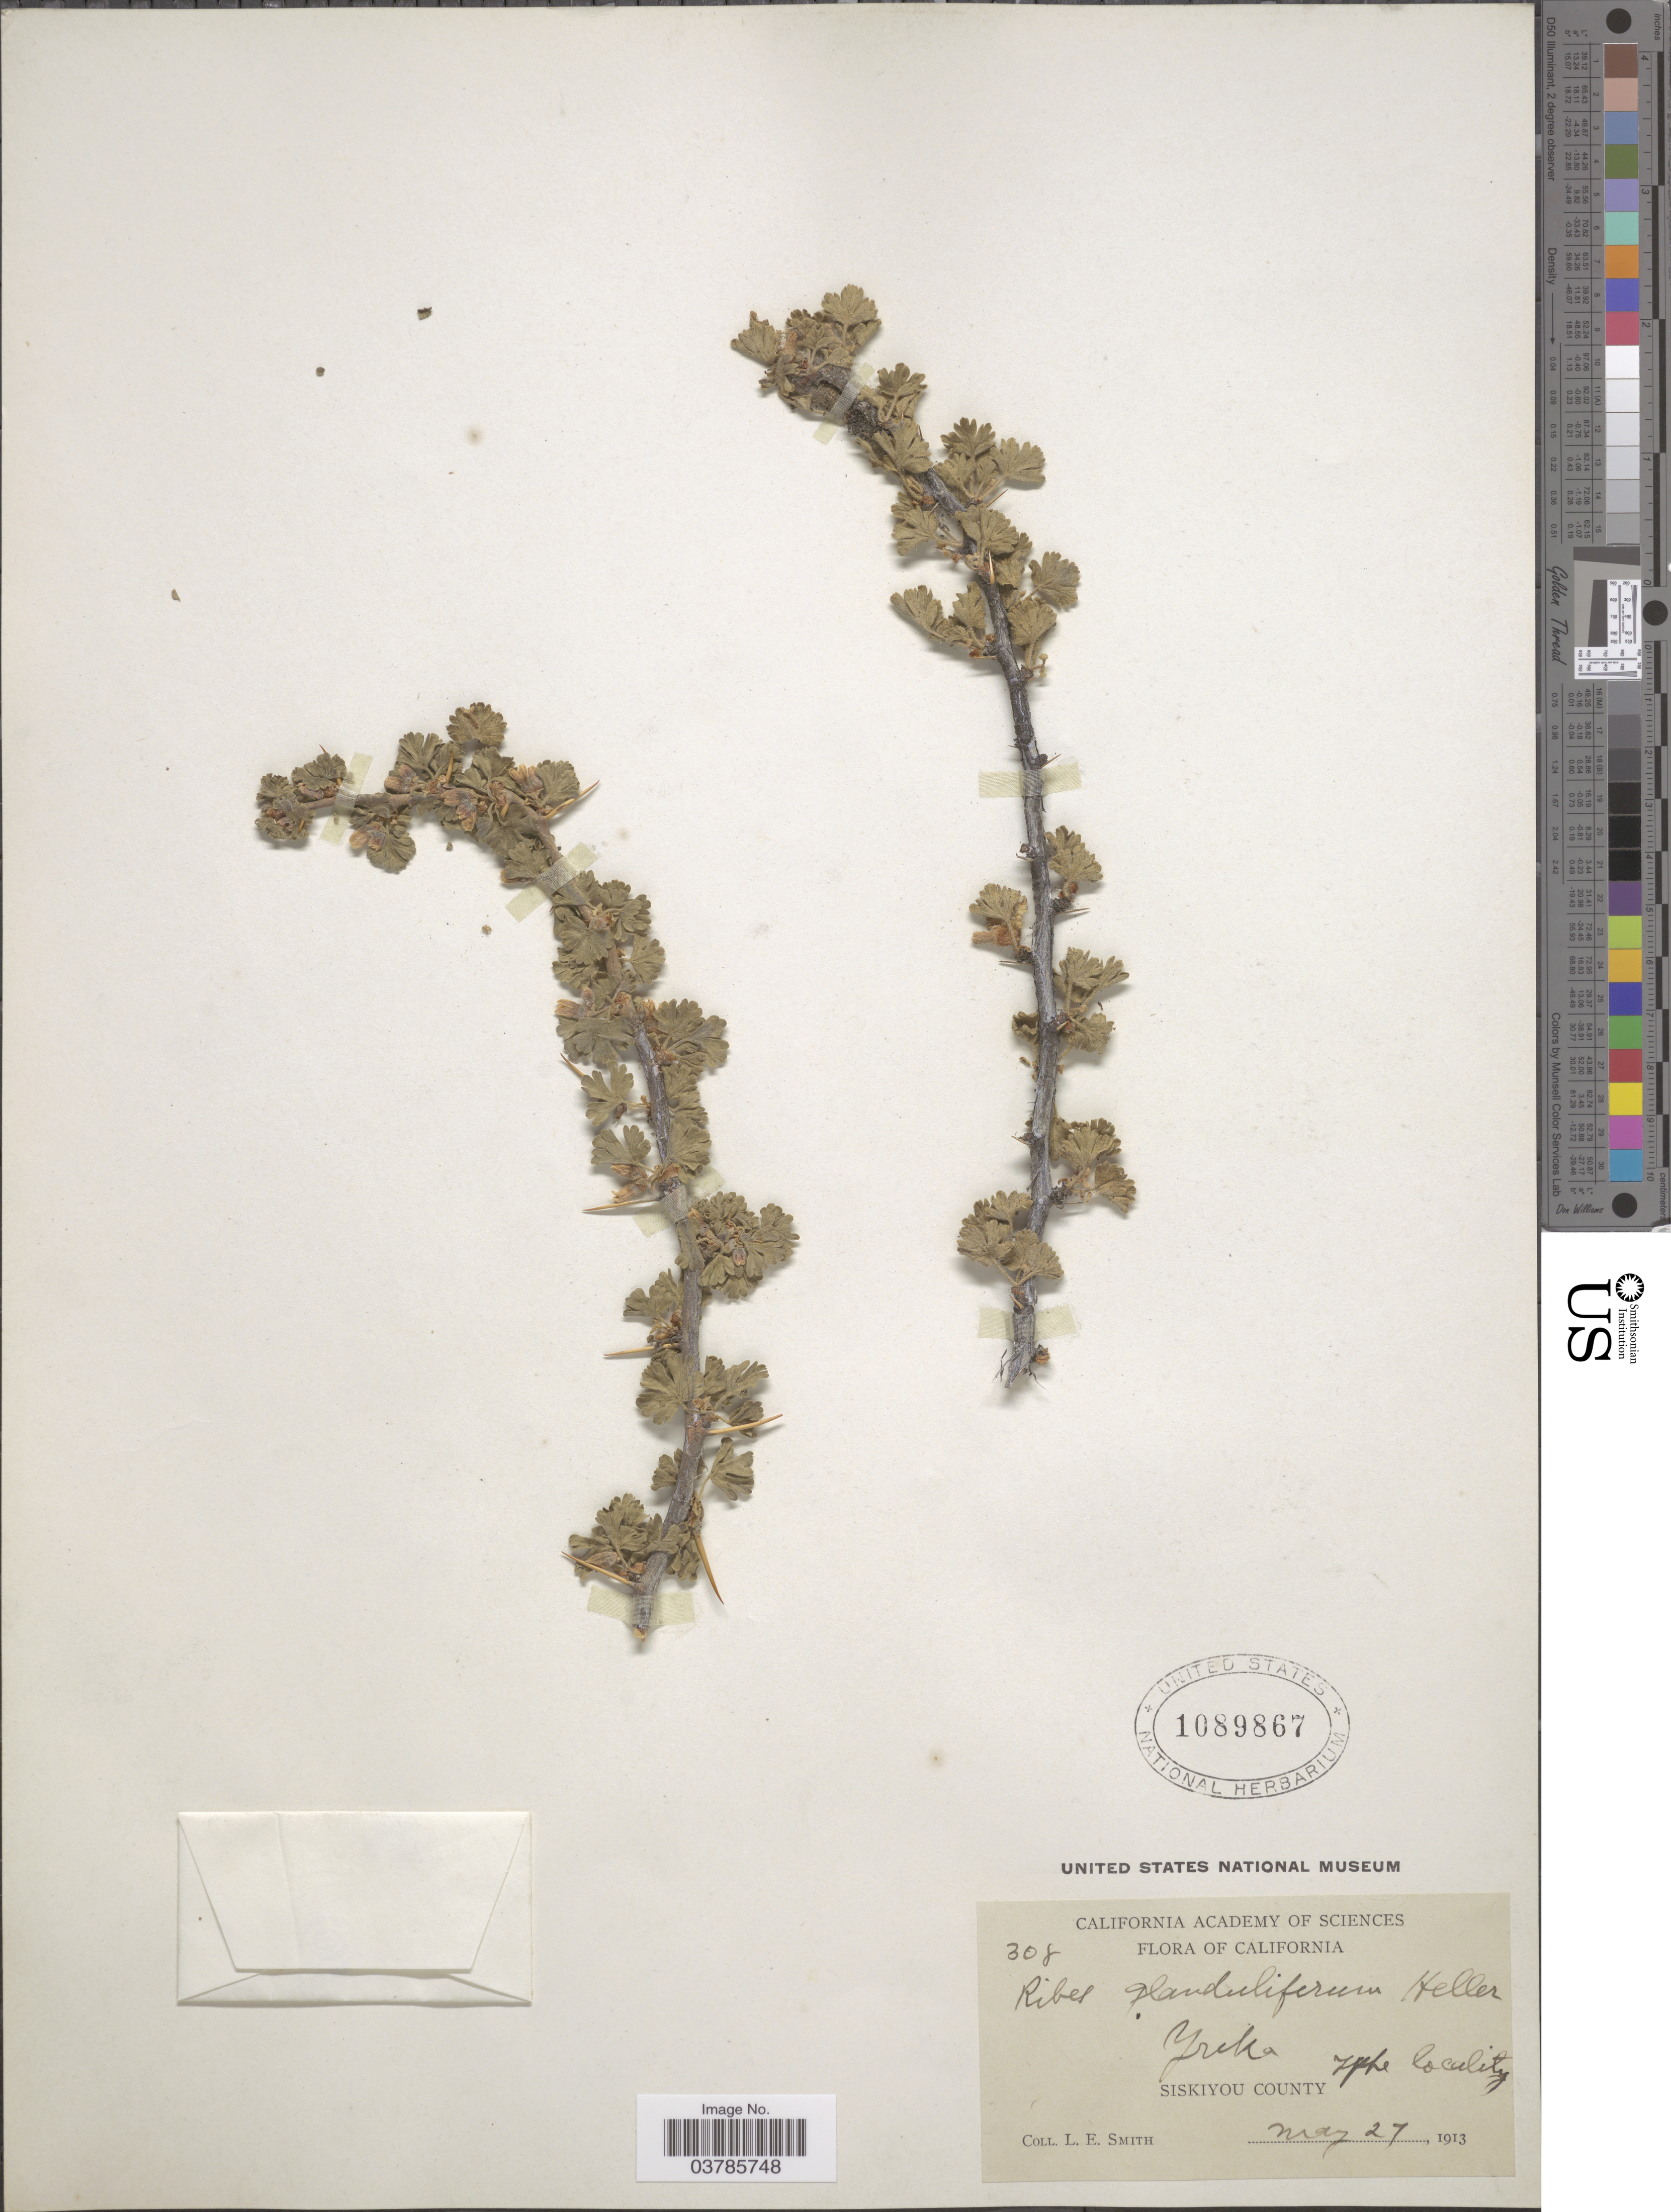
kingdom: Plantae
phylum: Tracheophyta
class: Magnoliopsida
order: Saxifragales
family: Grossulariaceae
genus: Ribes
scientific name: Ribes velutinum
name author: Greene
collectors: L. E. Smith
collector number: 308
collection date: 1913-05-27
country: United States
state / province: California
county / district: Siskiyou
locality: Yreka, Siskiyou County.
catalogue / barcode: US 1089867